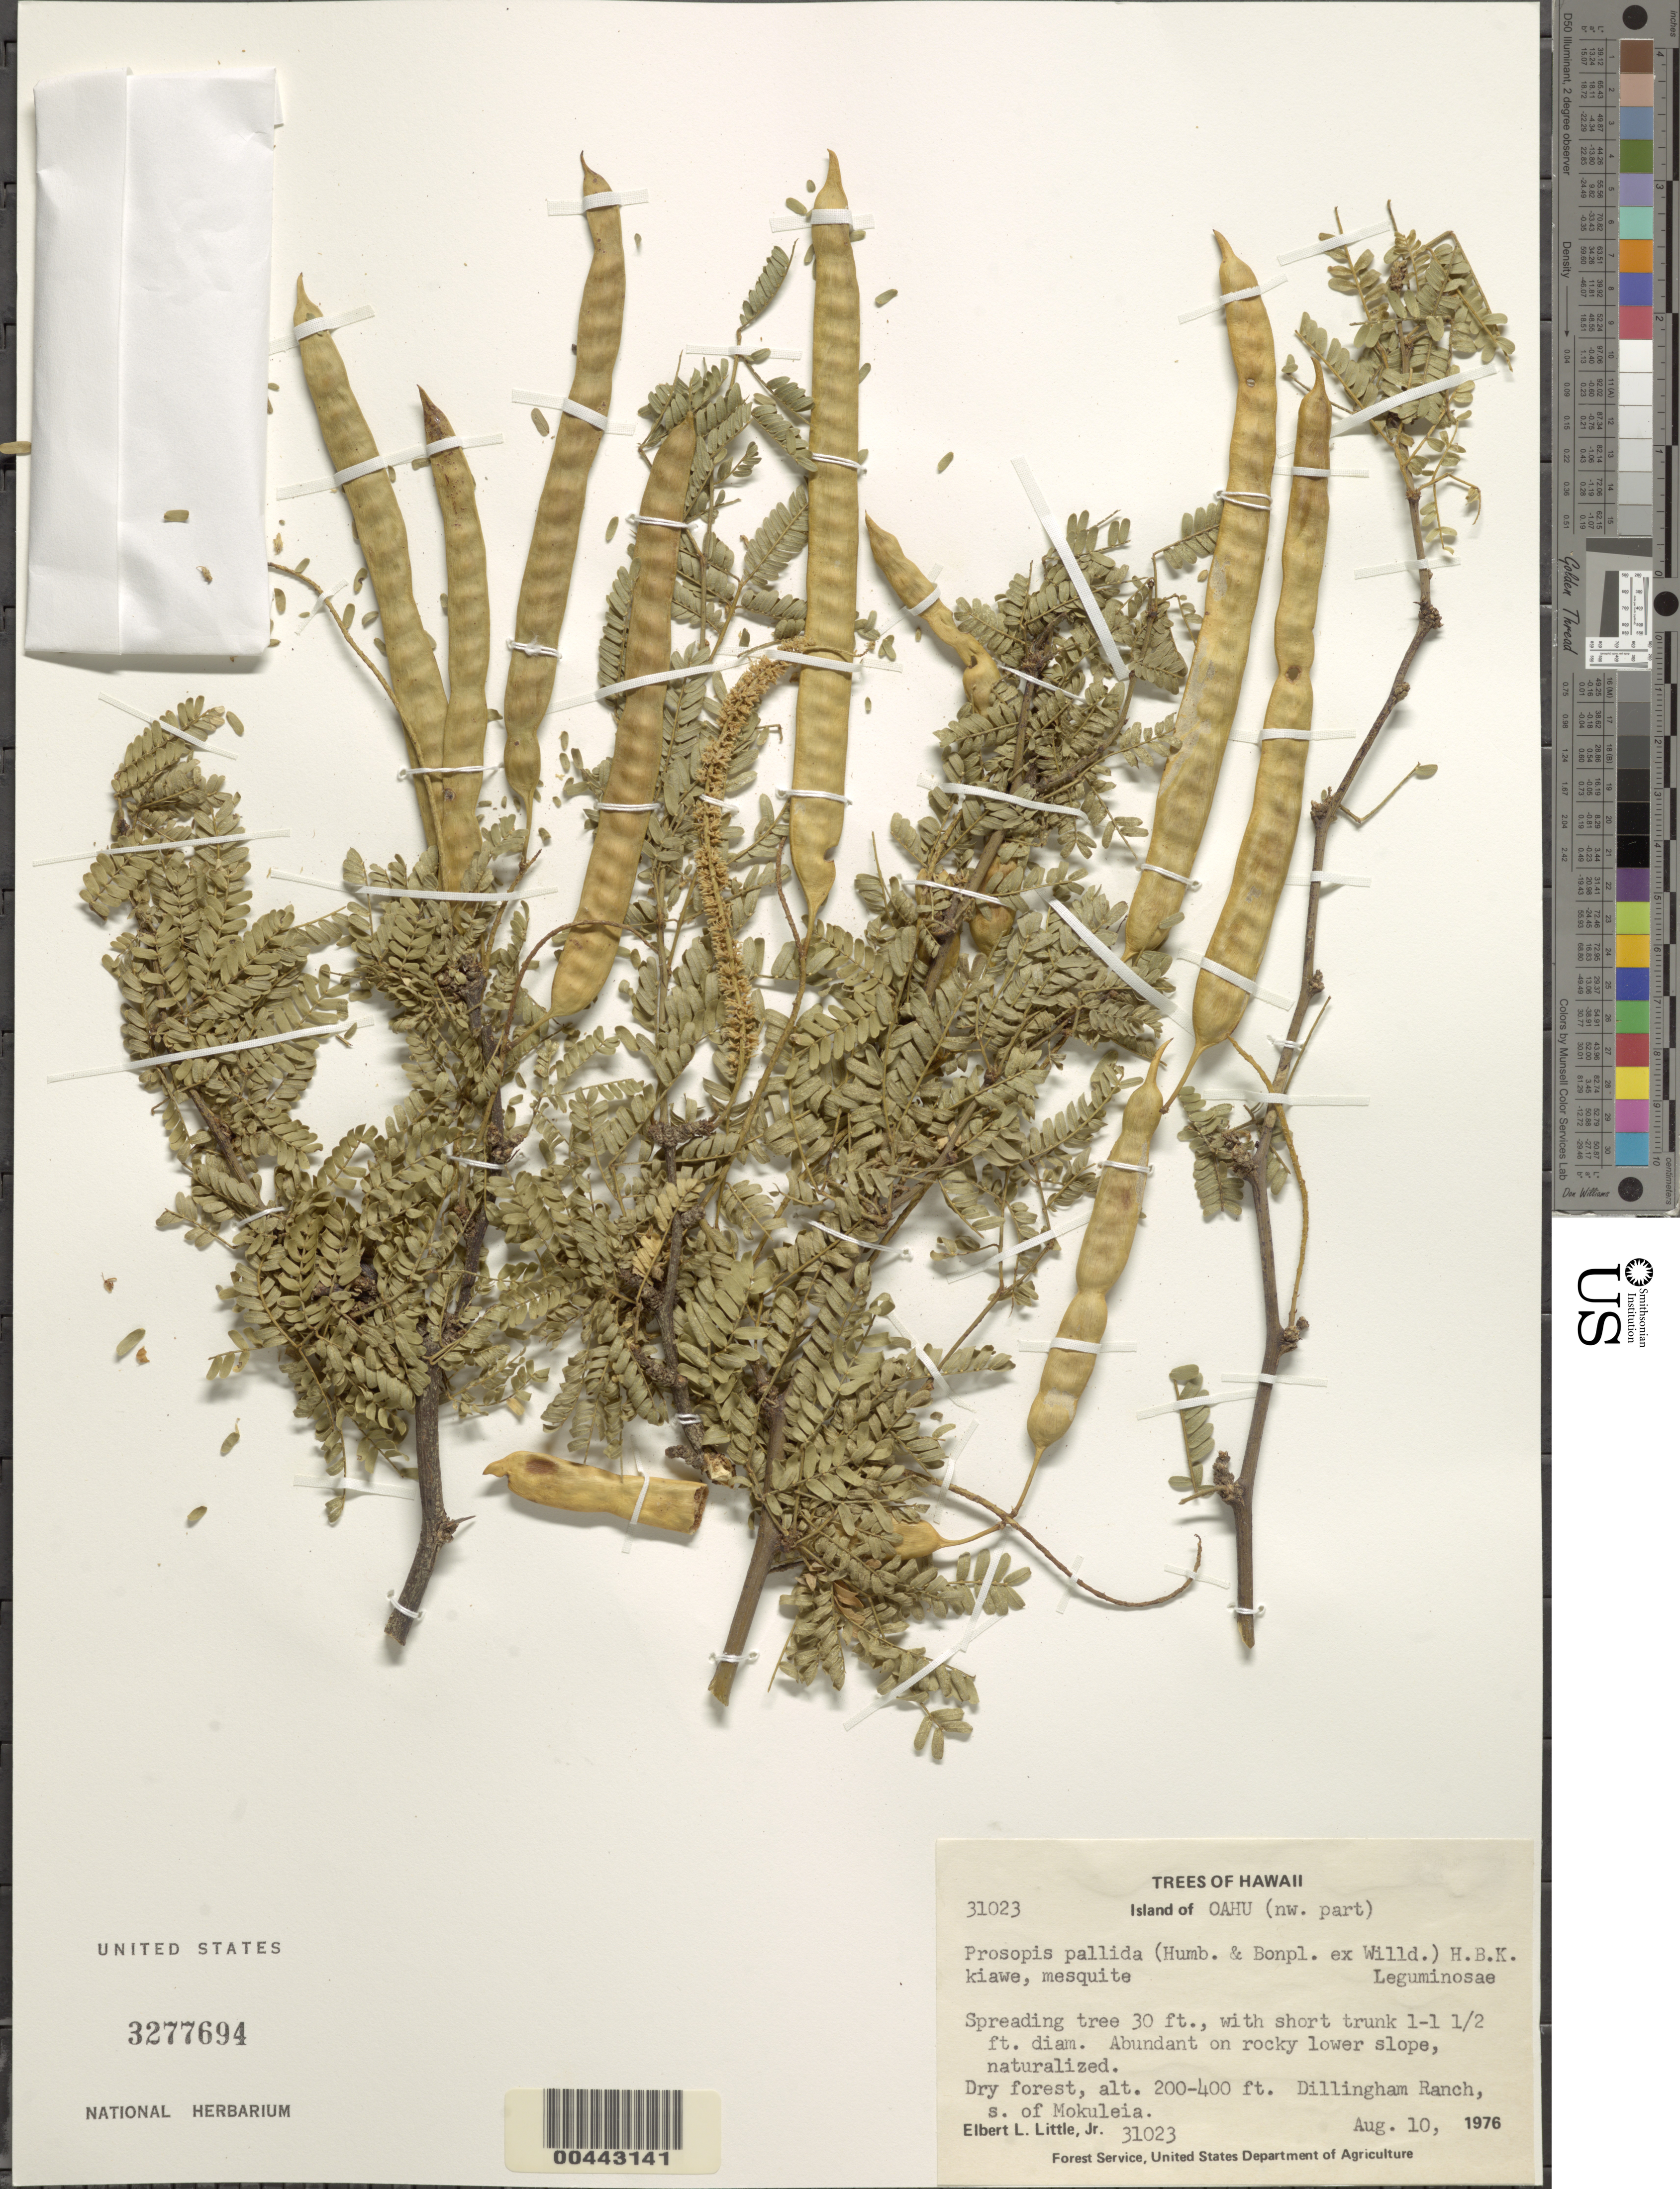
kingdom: Plantae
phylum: Tracheophyta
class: Magnoliopsida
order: Fabales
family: Fabaceae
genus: Neltuma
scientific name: Neltuma pallida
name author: (Humb. & Bonpl. ex Willd.) C. E. Hughes & G.P. Lewis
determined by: Wagner, W. L., (BOT), Smithsonian Institution - National Museum of Natural History (UNITED STATES)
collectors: E. L. Little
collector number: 31023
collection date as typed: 10 Aug 1976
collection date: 1976-08-10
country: United States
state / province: Hawaii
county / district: Honolulu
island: Oahu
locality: NW part of Oahu, Dillingham Ranch, S of Mokuleia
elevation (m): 61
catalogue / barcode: US 3277694